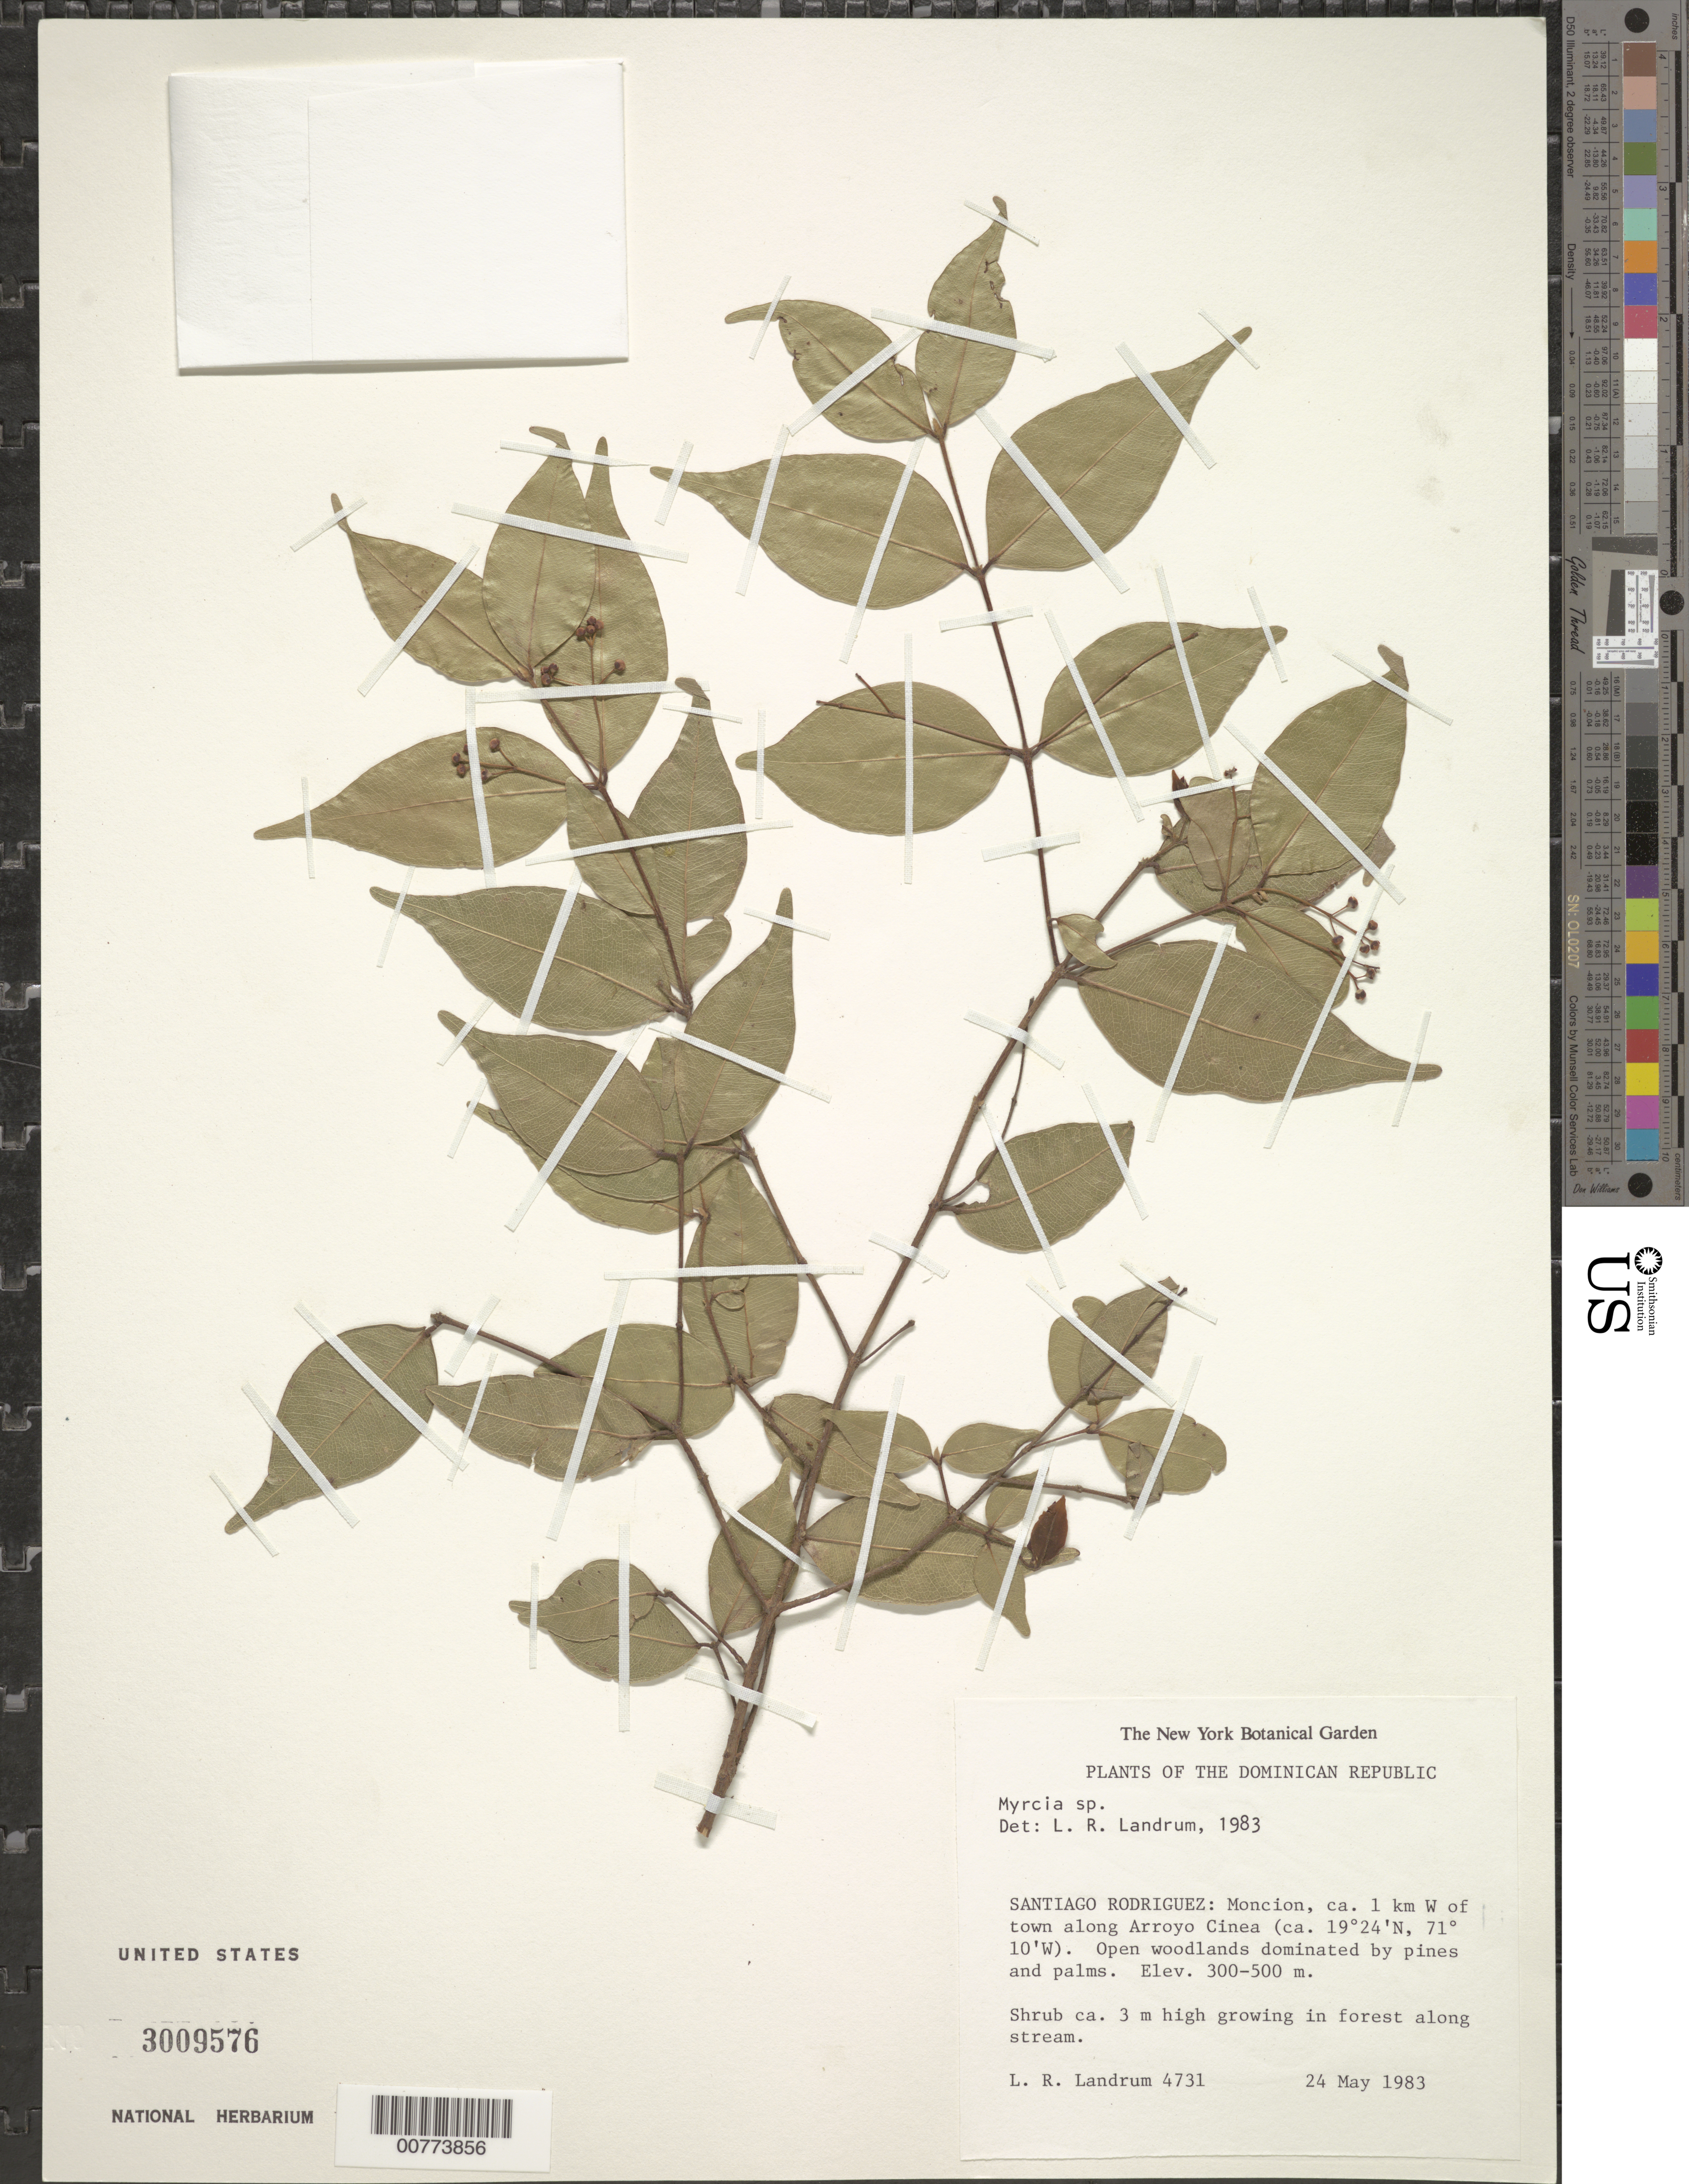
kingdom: Plantae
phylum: Tracheophyta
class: Magnoliopsida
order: Myrtales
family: Myrtaceae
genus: Myrcia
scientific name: Myrcia sp.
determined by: Landrum, L. R.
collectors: L. R. Landrum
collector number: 4731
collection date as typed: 24 May 1983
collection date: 1983-05-24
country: Dominican Republic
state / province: Santiago Rodríguez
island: Hispaniola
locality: Monción, 1 km west of town along Arroyo Cinea.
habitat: Open woodlands dominated by pines and palms.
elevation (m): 300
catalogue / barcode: US 3009576